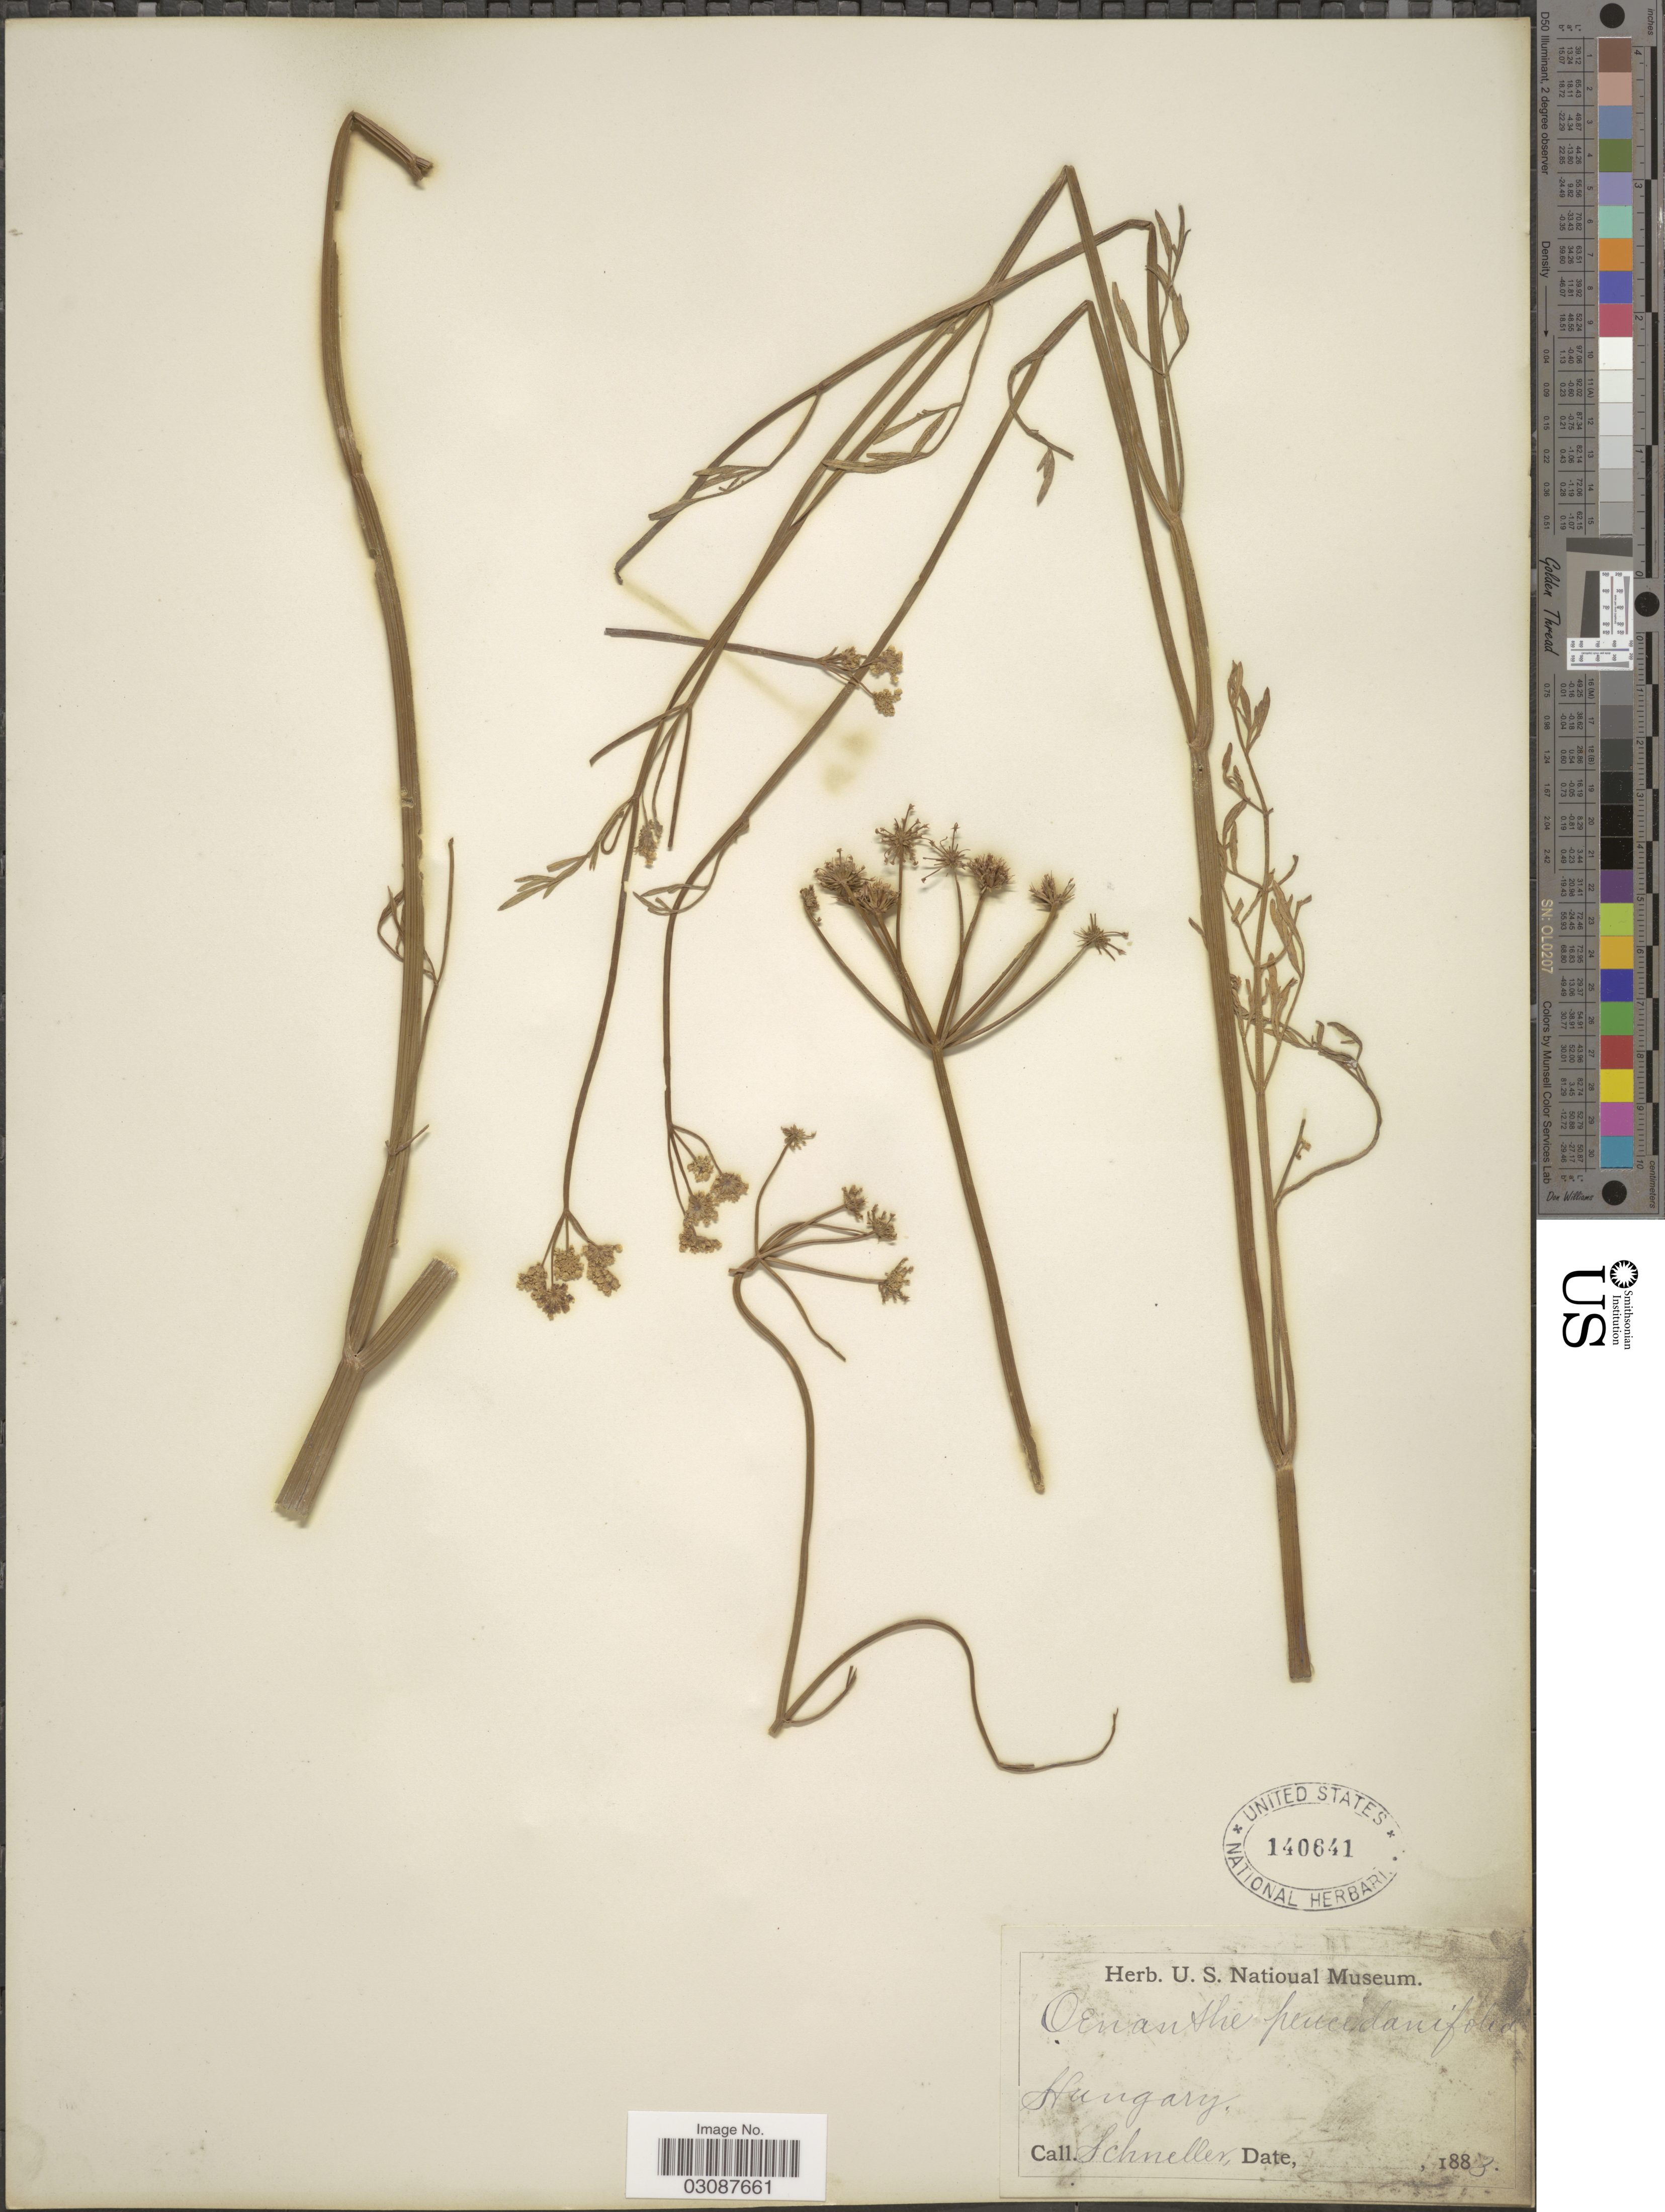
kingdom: Plantae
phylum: Tracheophyta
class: Magnoliopsida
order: Apiales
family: Apiaceae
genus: Oenanthe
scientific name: Oenanthe peucedanifolia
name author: Pollich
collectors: Schneller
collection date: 1883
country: Hungary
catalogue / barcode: US 140641